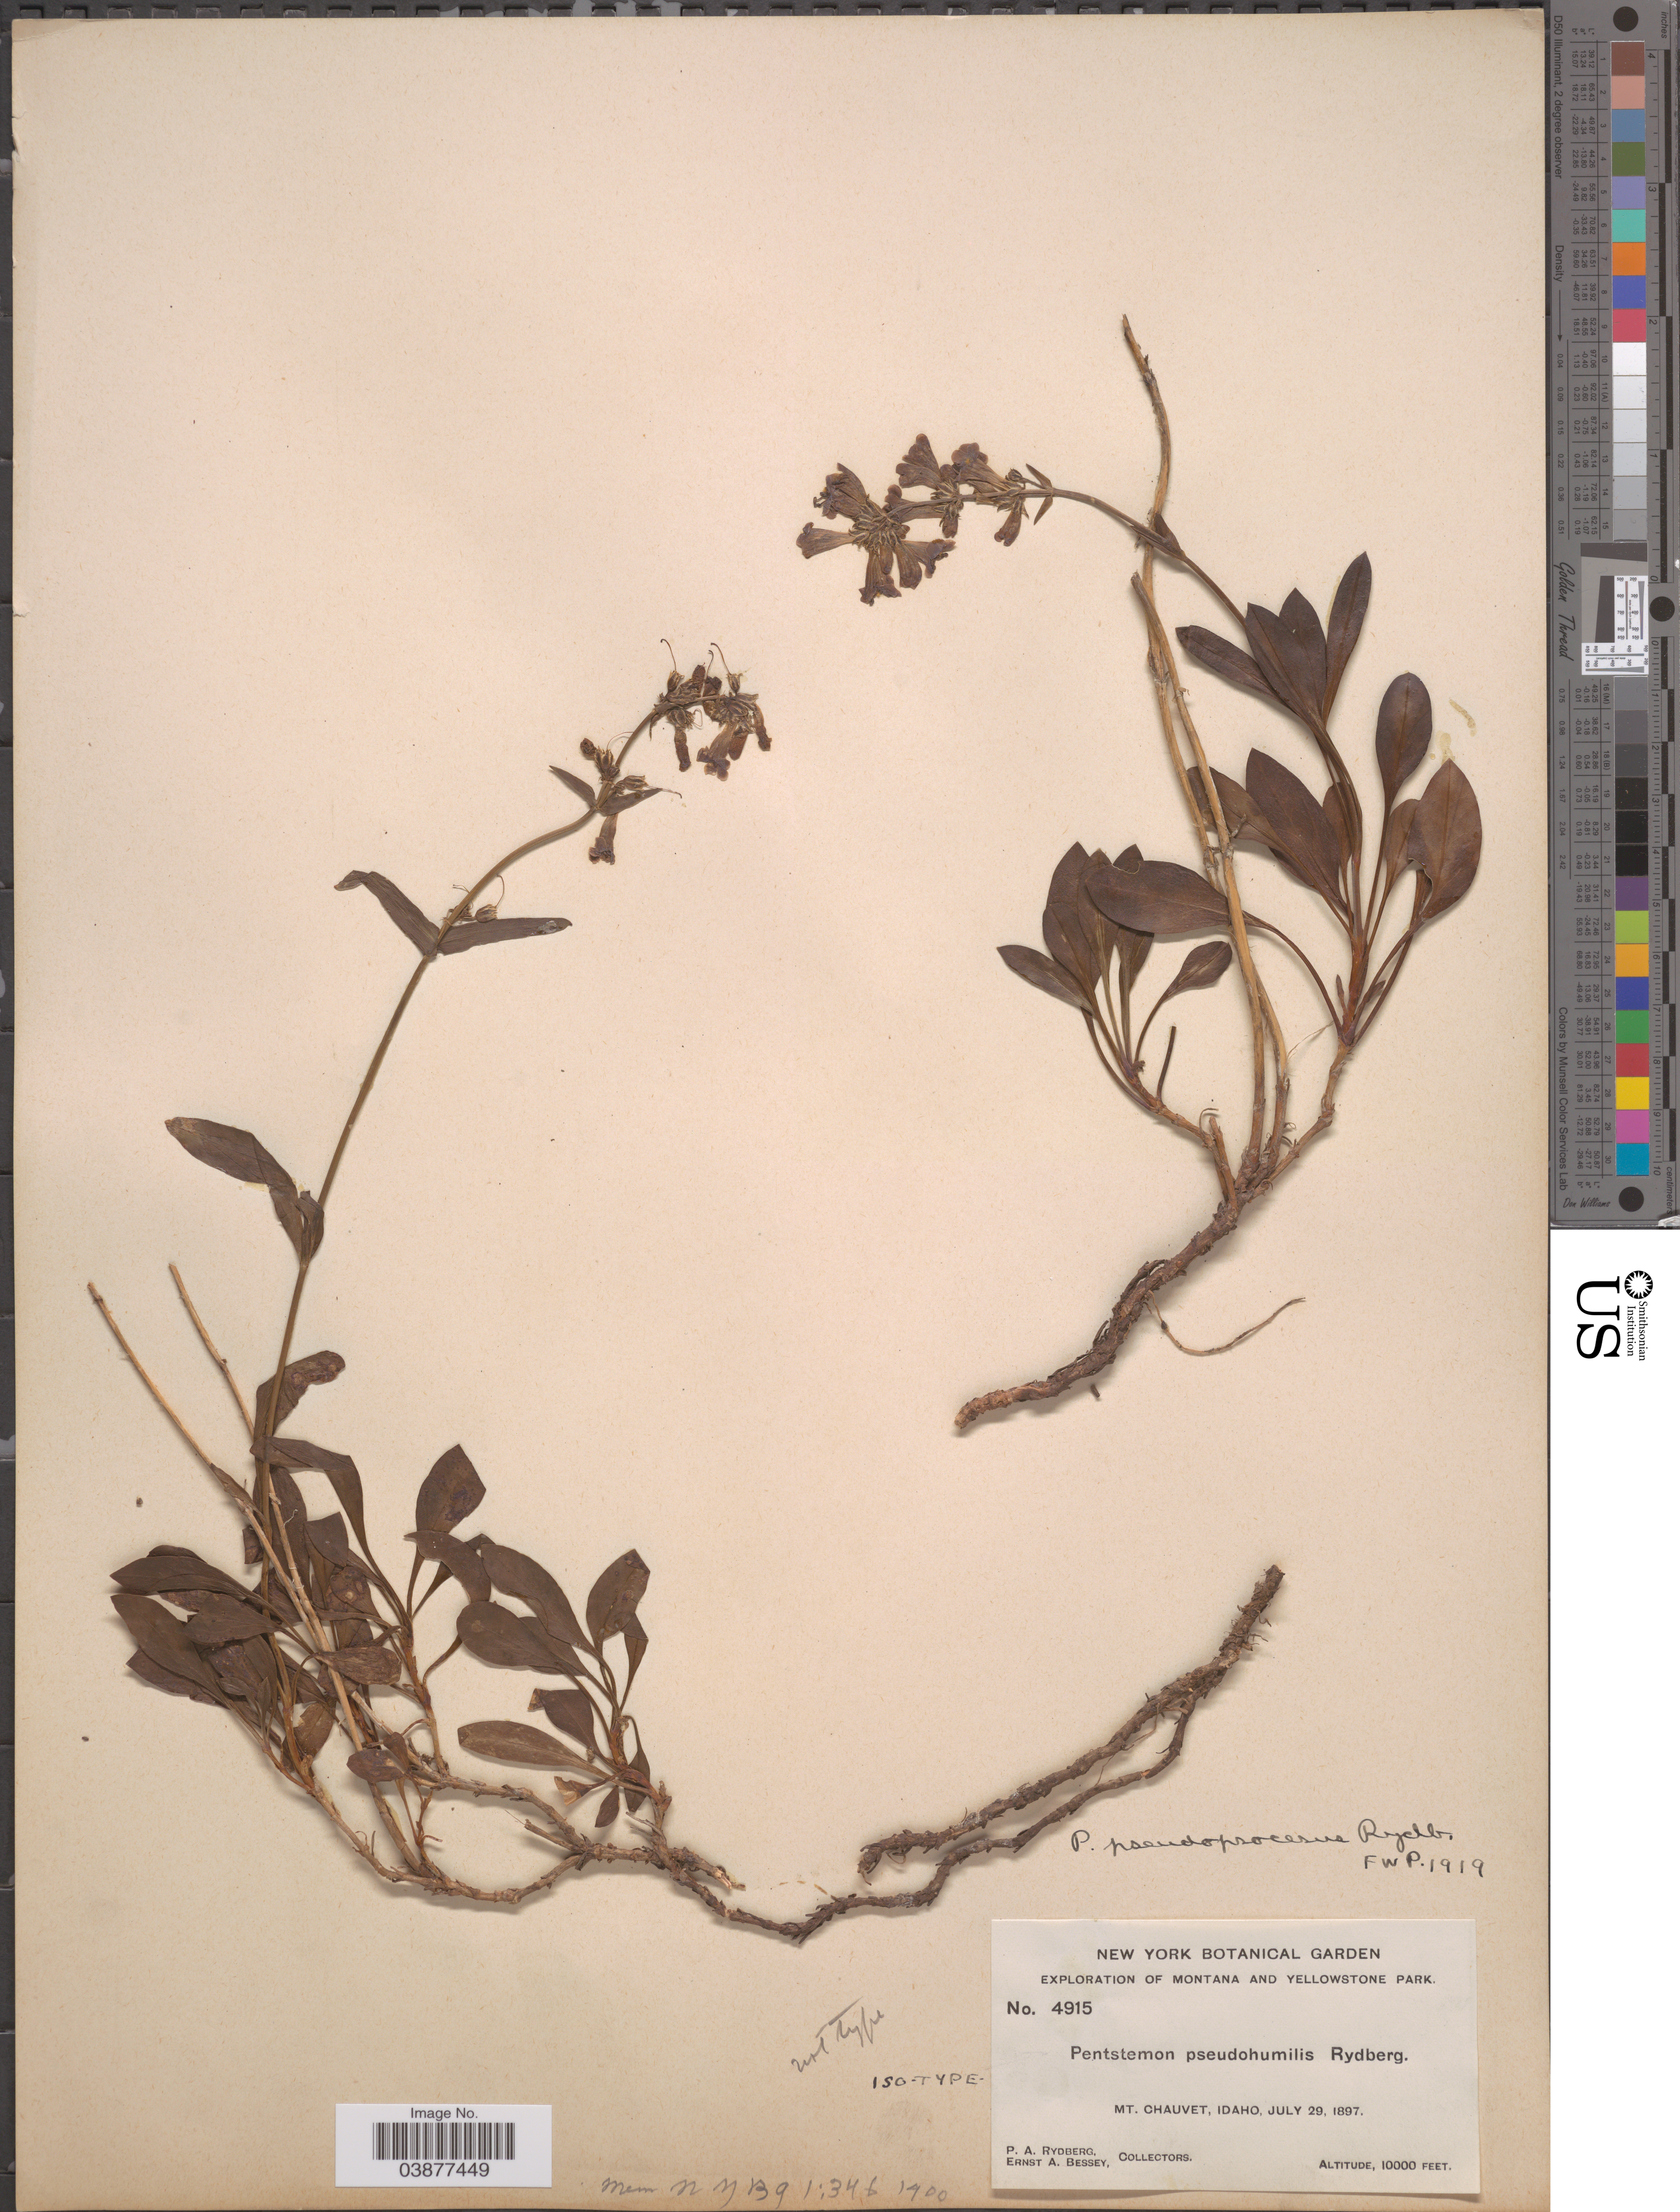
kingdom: Plantae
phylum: Tracheophyta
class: Magnoliopsida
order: Lamiales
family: Plantaginaceae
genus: Penstemon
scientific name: Penstemon pseudoprocerus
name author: Rydb.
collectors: P. A. Rydberg & E. A. Bessey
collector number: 4915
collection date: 1897-07-29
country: United States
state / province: Idaho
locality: Yellowstone Park. Mt. Chauvet.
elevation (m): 3048